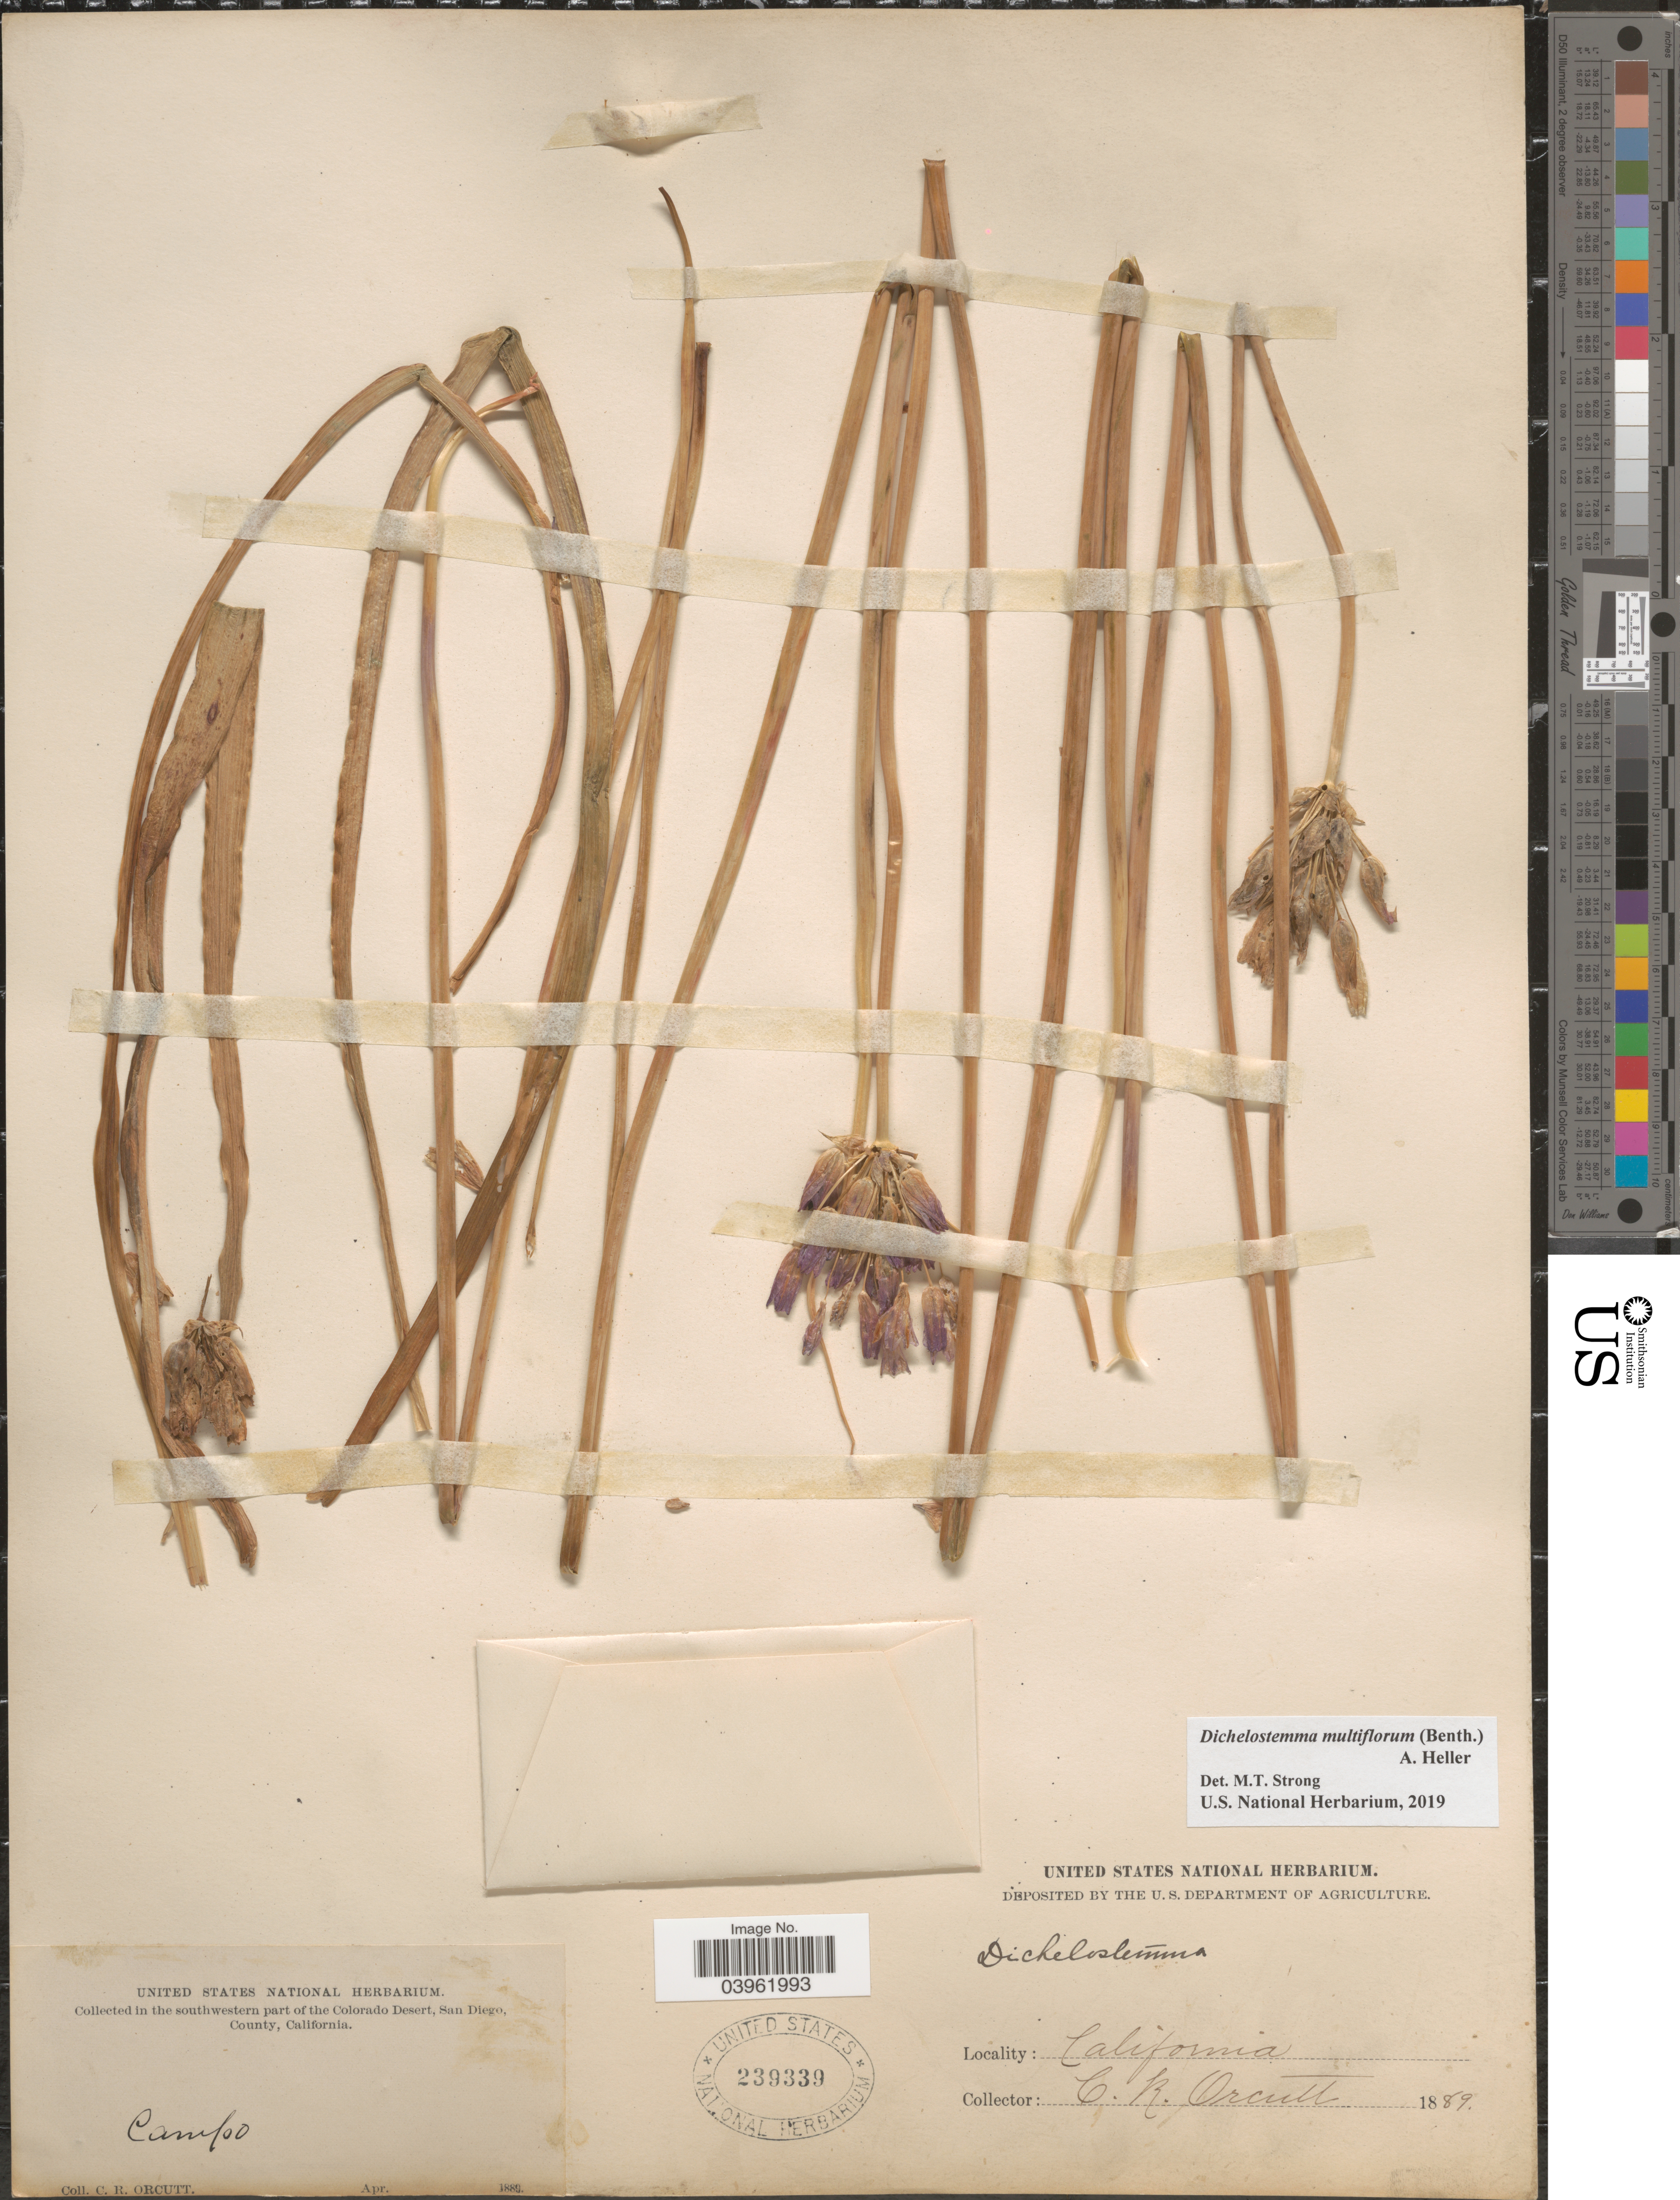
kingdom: Plantae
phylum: Tracheophyta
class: Liliopsida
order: Asparagales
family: Asparagaceae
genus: Dichelostemma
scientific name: Dichelostemma multiflorum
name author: (Benth.) A. Heller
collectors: C. R. Orcutt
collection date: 1889-04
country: United States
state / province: California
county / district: San Diego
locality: In the southwestern part of the Colorado Desert, San Diego, County. Campo.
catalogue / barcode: US 239339